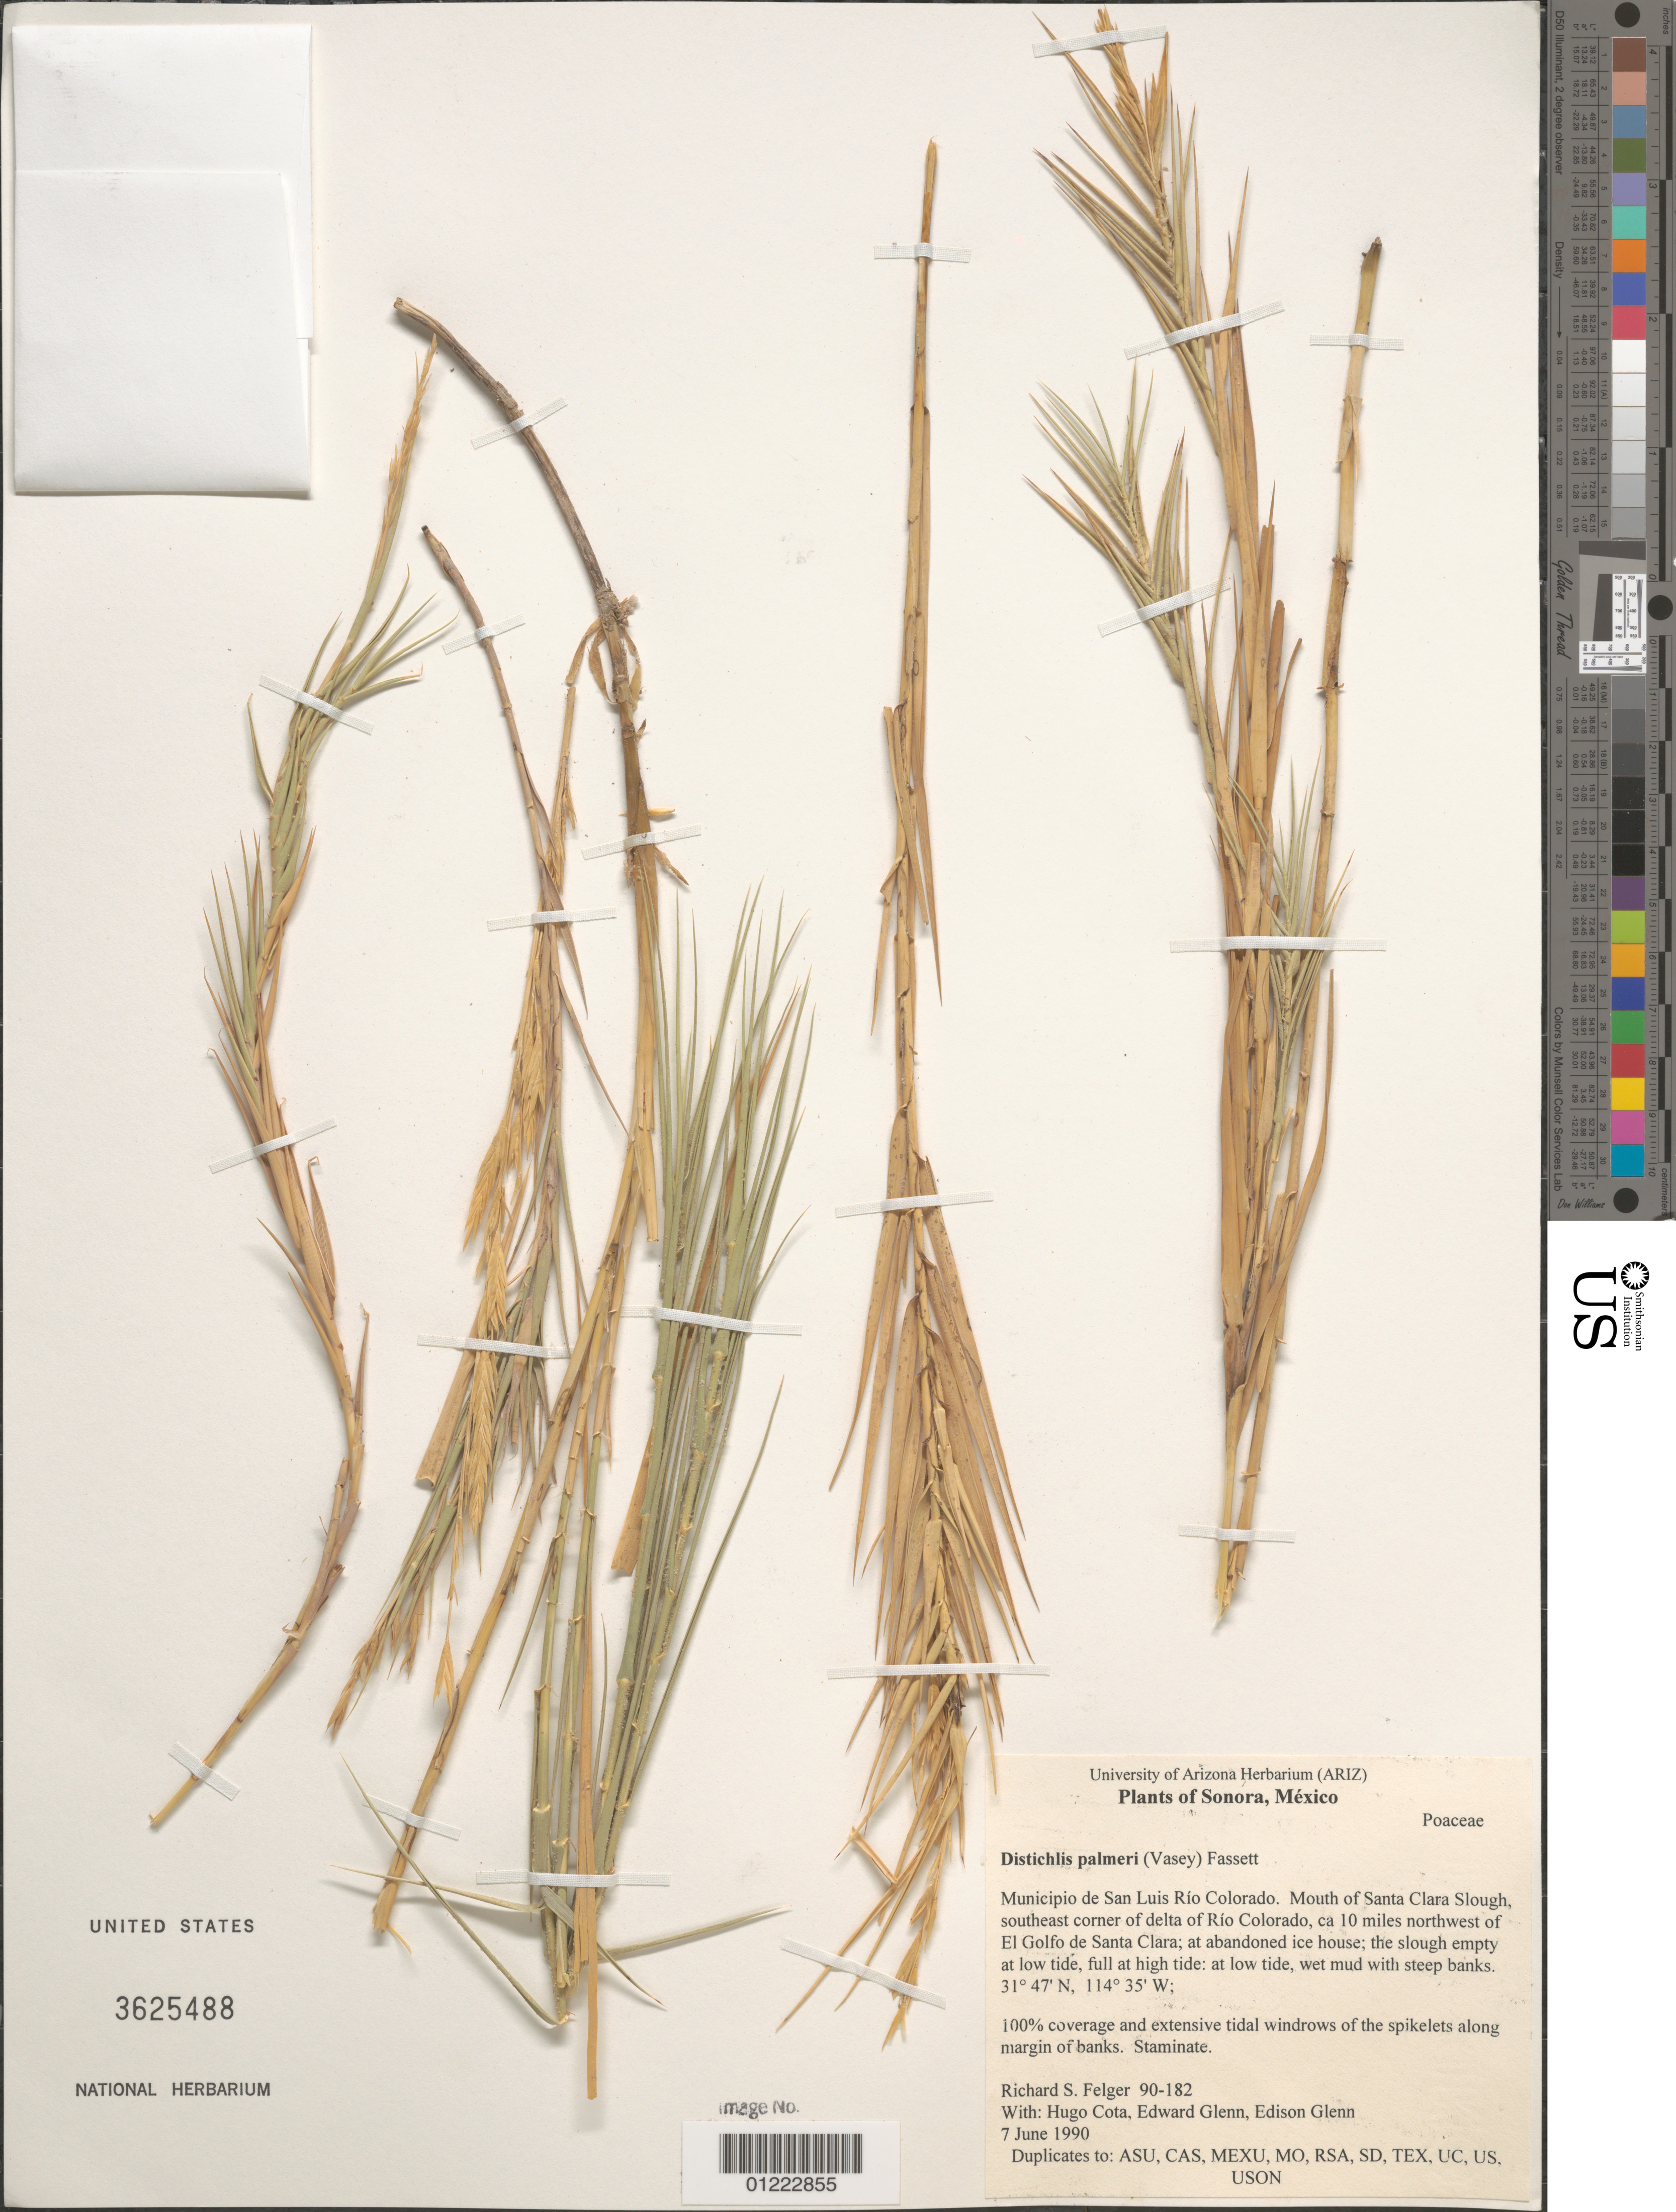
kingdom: Plantae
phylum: Tracheophyta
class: Liliopsida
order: Poales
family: Poaceae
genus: Distichlis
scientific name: Distichlis palmeri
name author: (Vasey) Fassett ex I.M. Johnst.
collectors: R. S. Felger, H. Cota, E. Glenn & E. Glenn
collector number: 90-182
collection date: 1990-06-07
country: Mexico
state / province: Sonora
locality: Municipio de San Luis Río Colorado. Mouth of Santa Clara Slough, southeast comer of delta of Río Colorado, ca 10 miles northwest of El Golfo de Santa Clara; at abandoned ice house; the slough empty at low tide, full at high tide: at low tide, wet mud with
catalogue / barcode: US 3625488